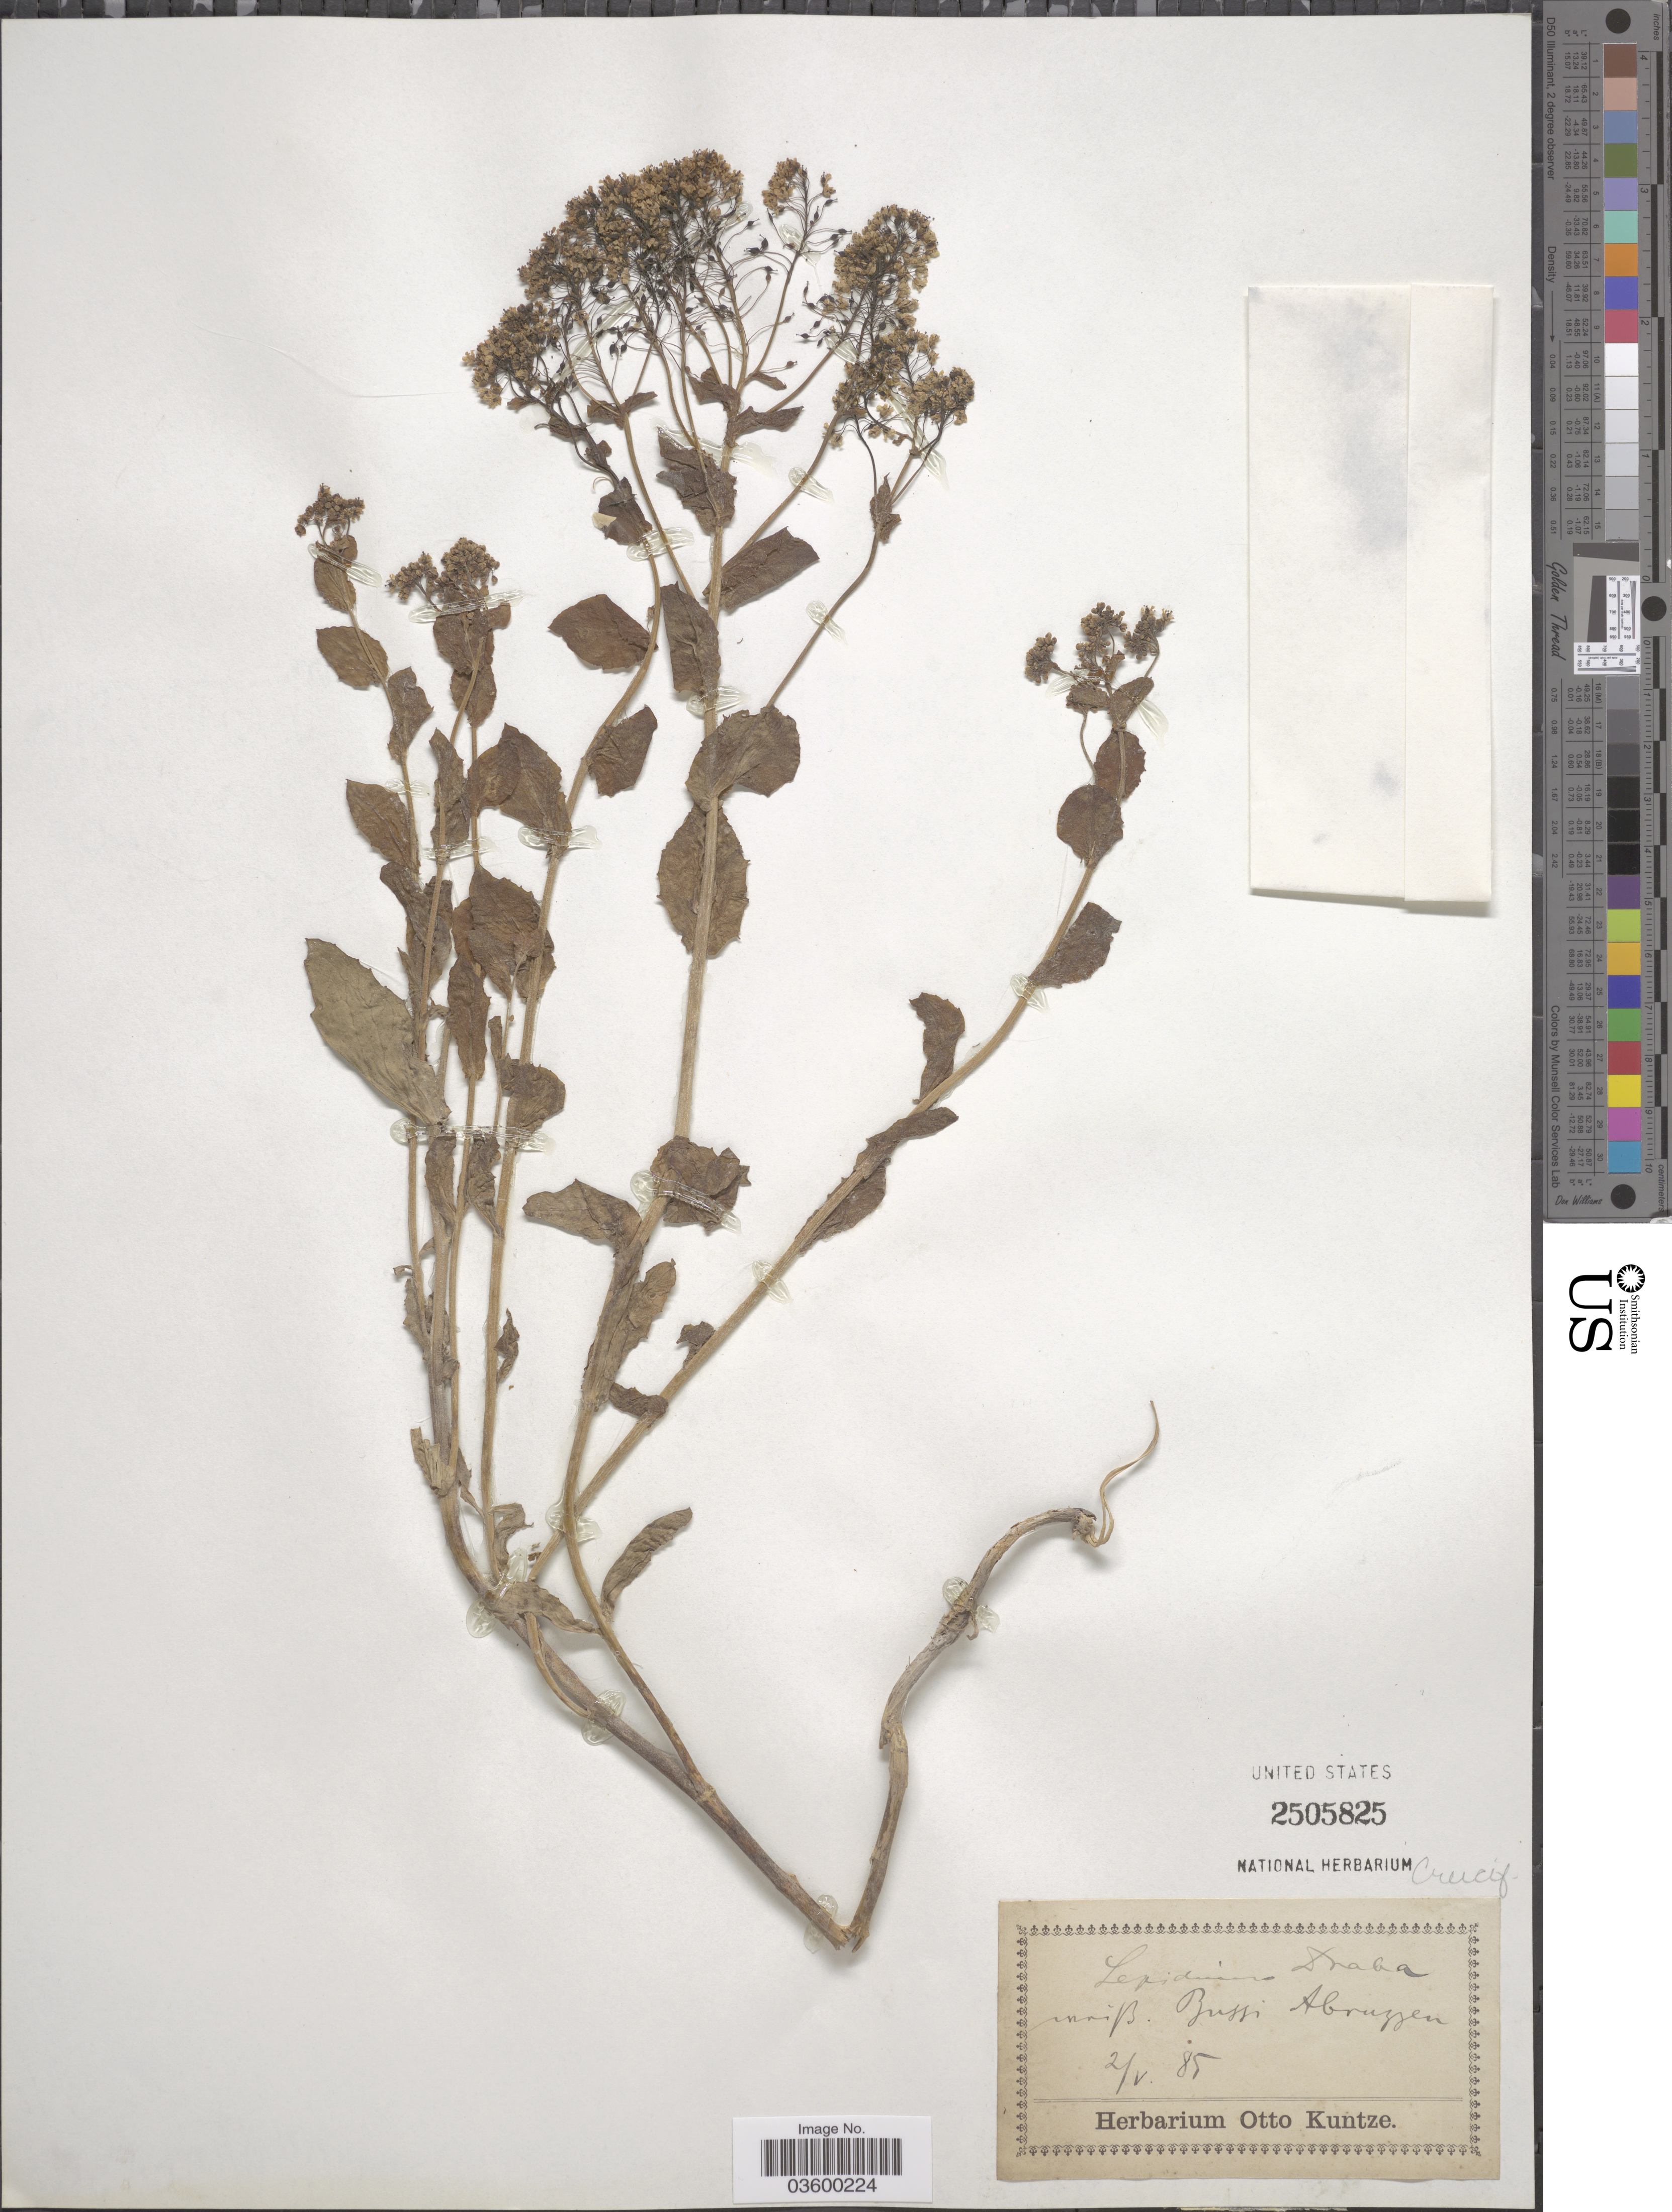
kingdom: Plantae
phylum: Tracheophyta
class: Magnoliopsida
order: Brassicales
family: Brassicaceae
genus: Lepidium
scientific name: Lepidium draba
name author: L.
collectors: ex herb. Otto Kuntze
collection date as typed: Transcribed d/m/y: 2/5/85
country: Italy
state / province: Abruzzo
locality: Inniss. Bussi Abruzzen.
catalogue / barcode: US 2505825